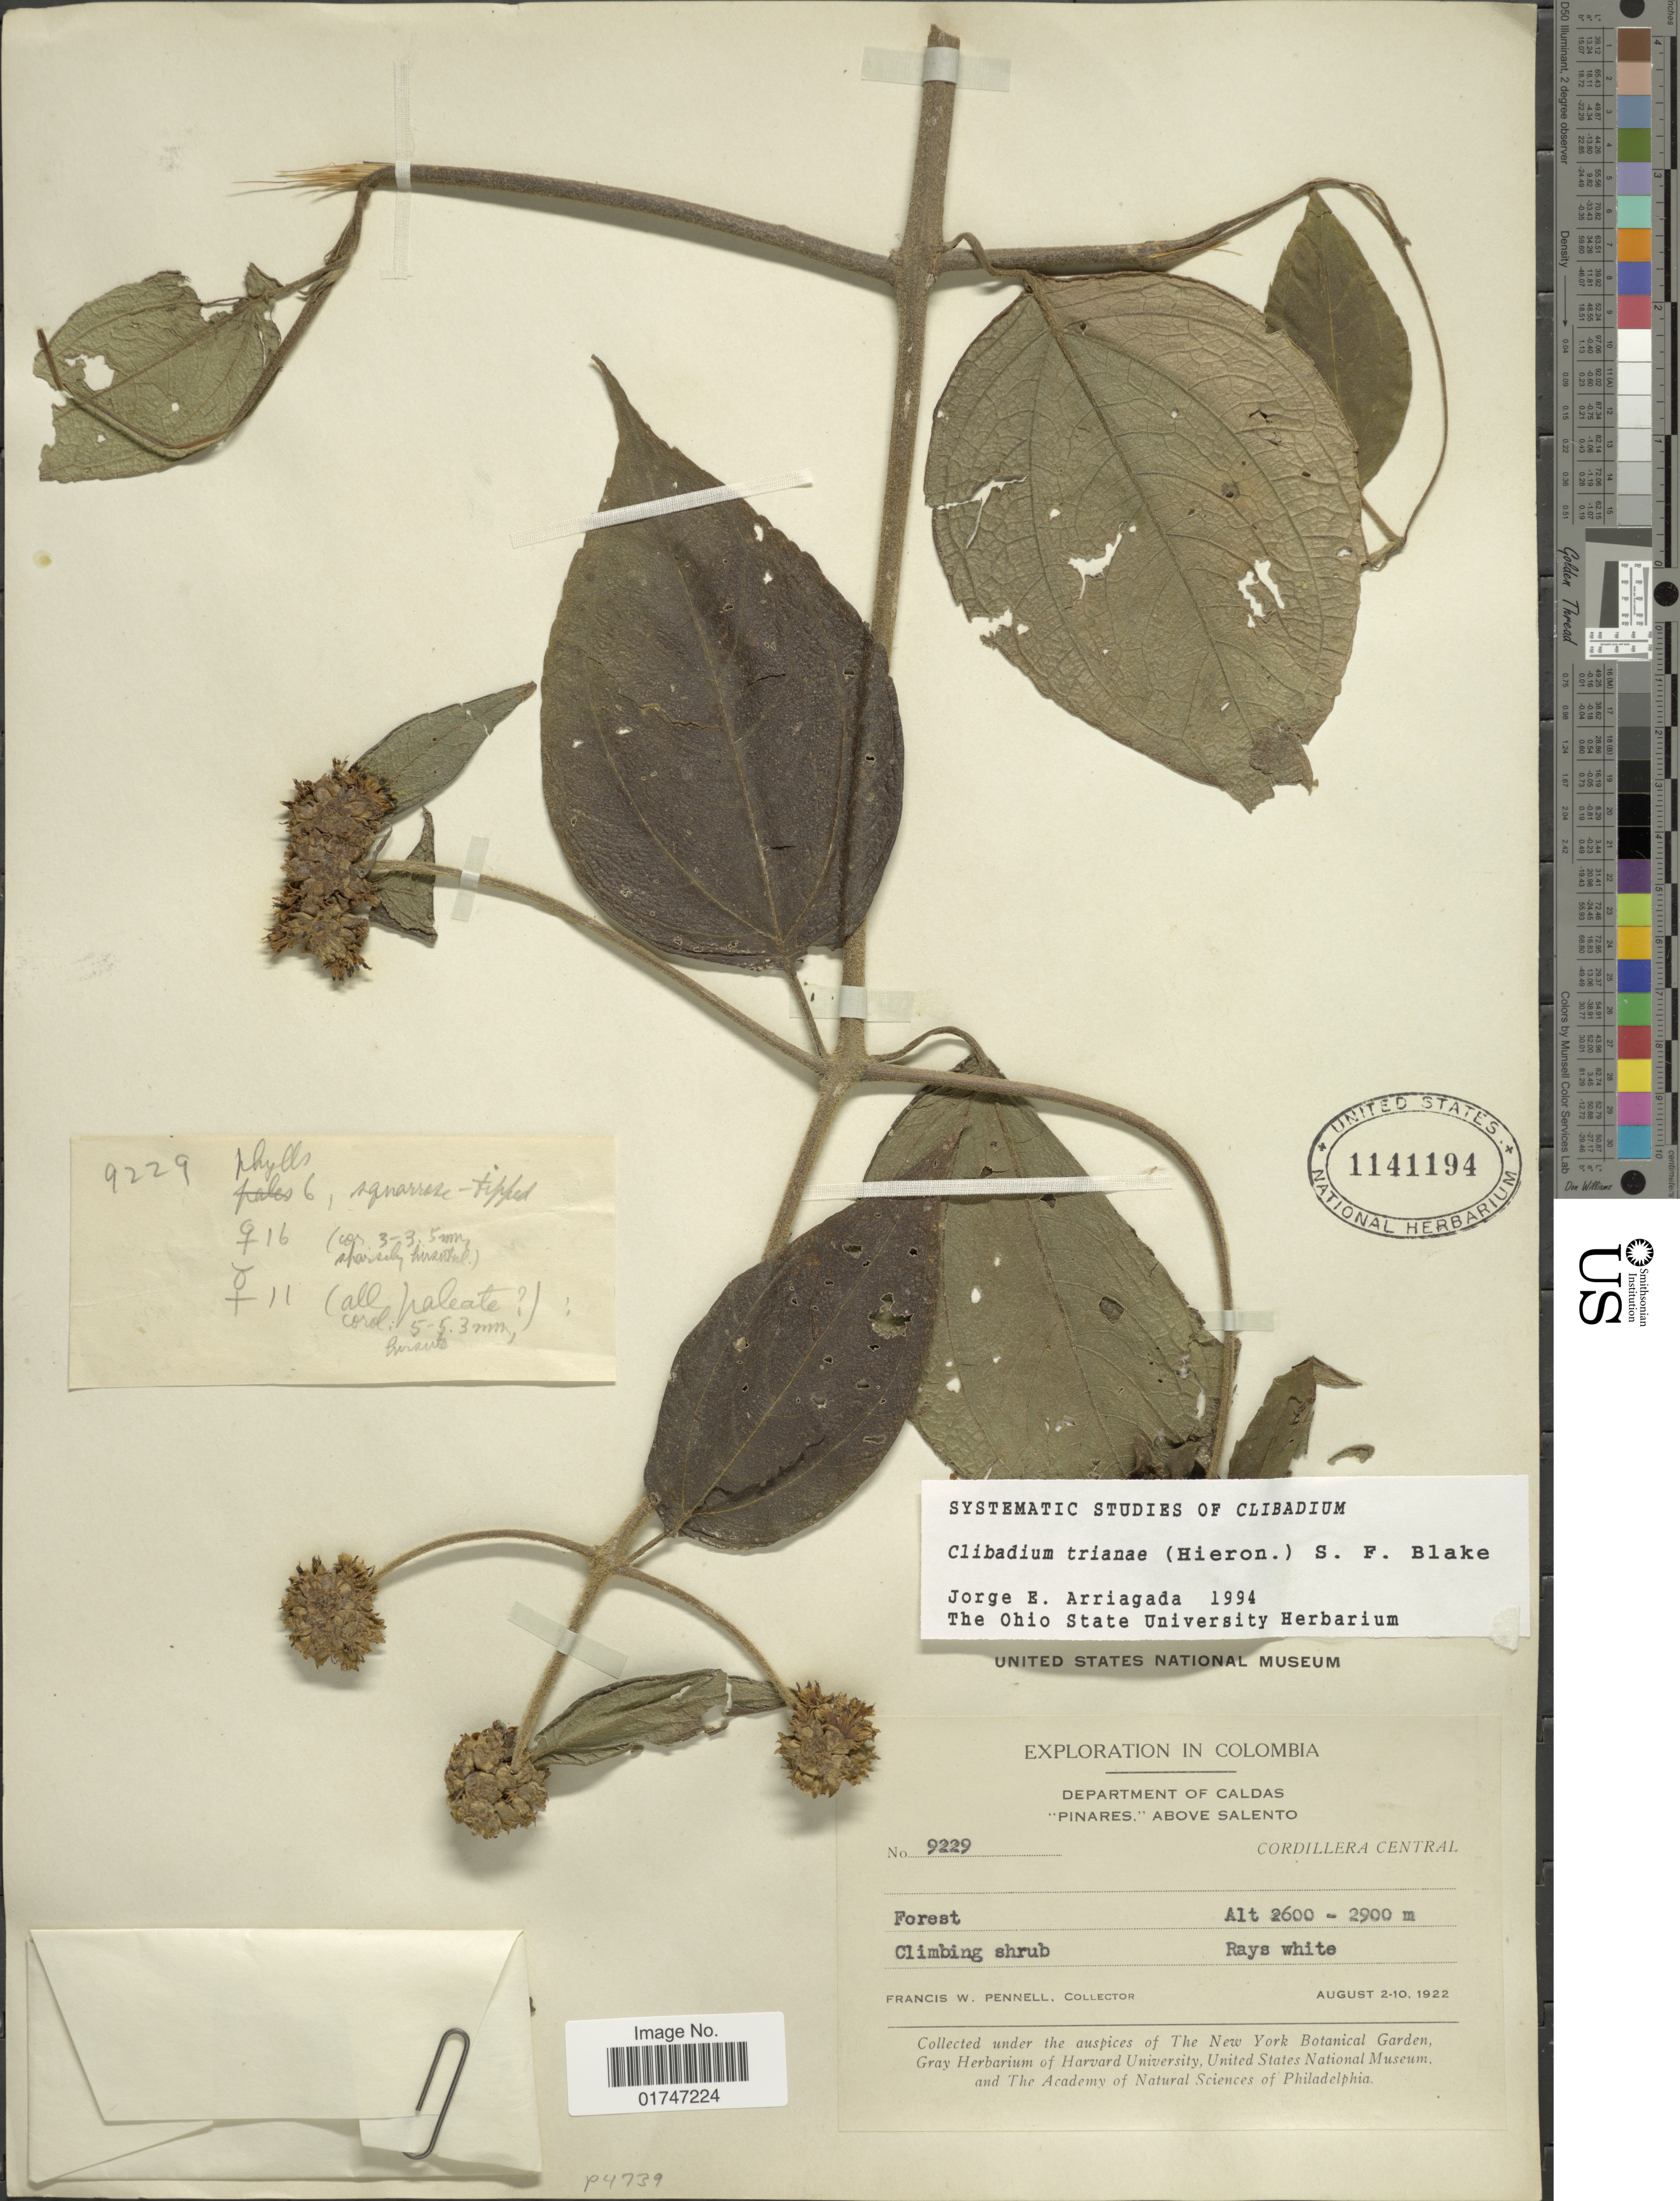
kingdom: Plantae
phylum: Tracheophyta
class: Magnoliopsida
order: Asterales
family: Asteraceae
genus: Clibadium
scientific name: Clibadium trianae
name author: (Hieron.) S.F. Blake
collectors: F. W. Pennell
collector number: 9229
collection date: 1922-08-02/1922-08-10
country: Colombia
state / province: Caldas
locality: Department of Caldas. "Pinares", above Salento. Cordillera Central. Forest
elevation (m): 2600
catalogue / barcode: US 1141194